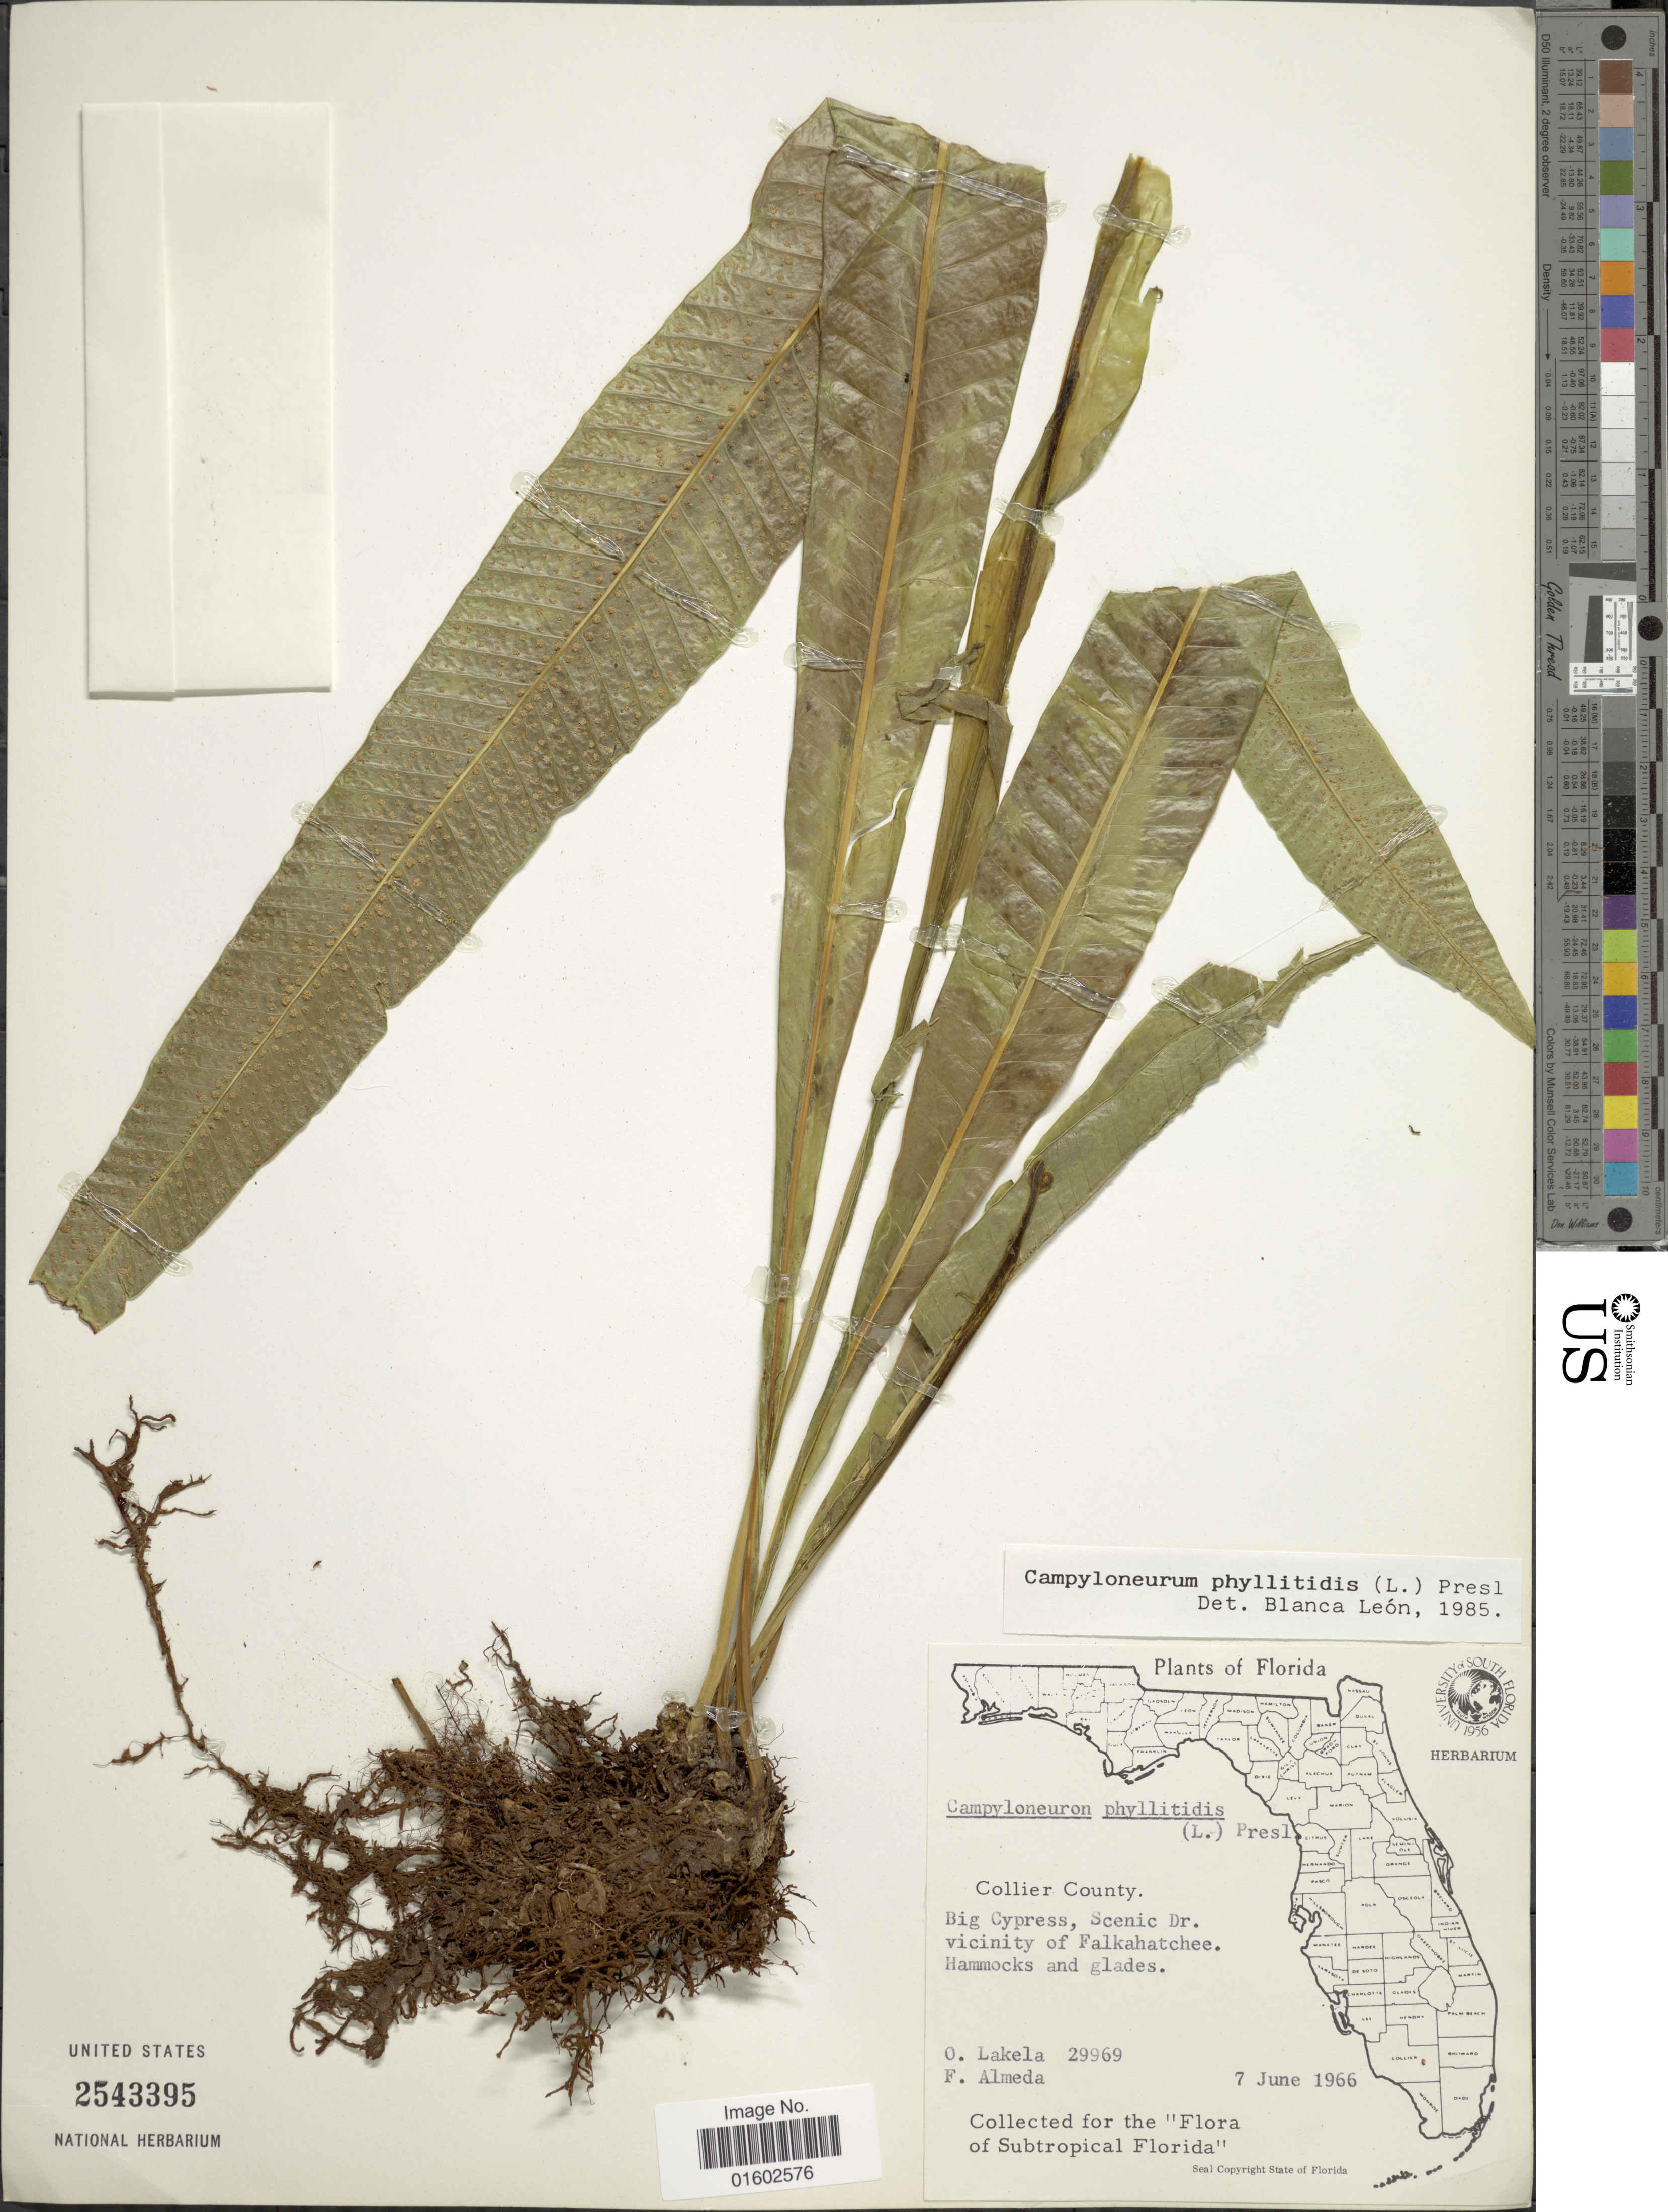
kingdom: Plantae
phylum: Tracheophyta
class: Polypodiopsida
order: Polypodiales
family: Polypodiaceae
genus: Campyloneurum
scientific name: Campyloneurum phyllitidis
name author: (L.) C. Presl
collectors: O. Lakela & F. Almeda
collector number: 29969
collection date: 1966-06-07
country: United States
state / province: Florida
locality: Collier County, Big Cypress, Scenic Dr., Vicinity of Falkahatchee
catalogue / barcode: US 2543395